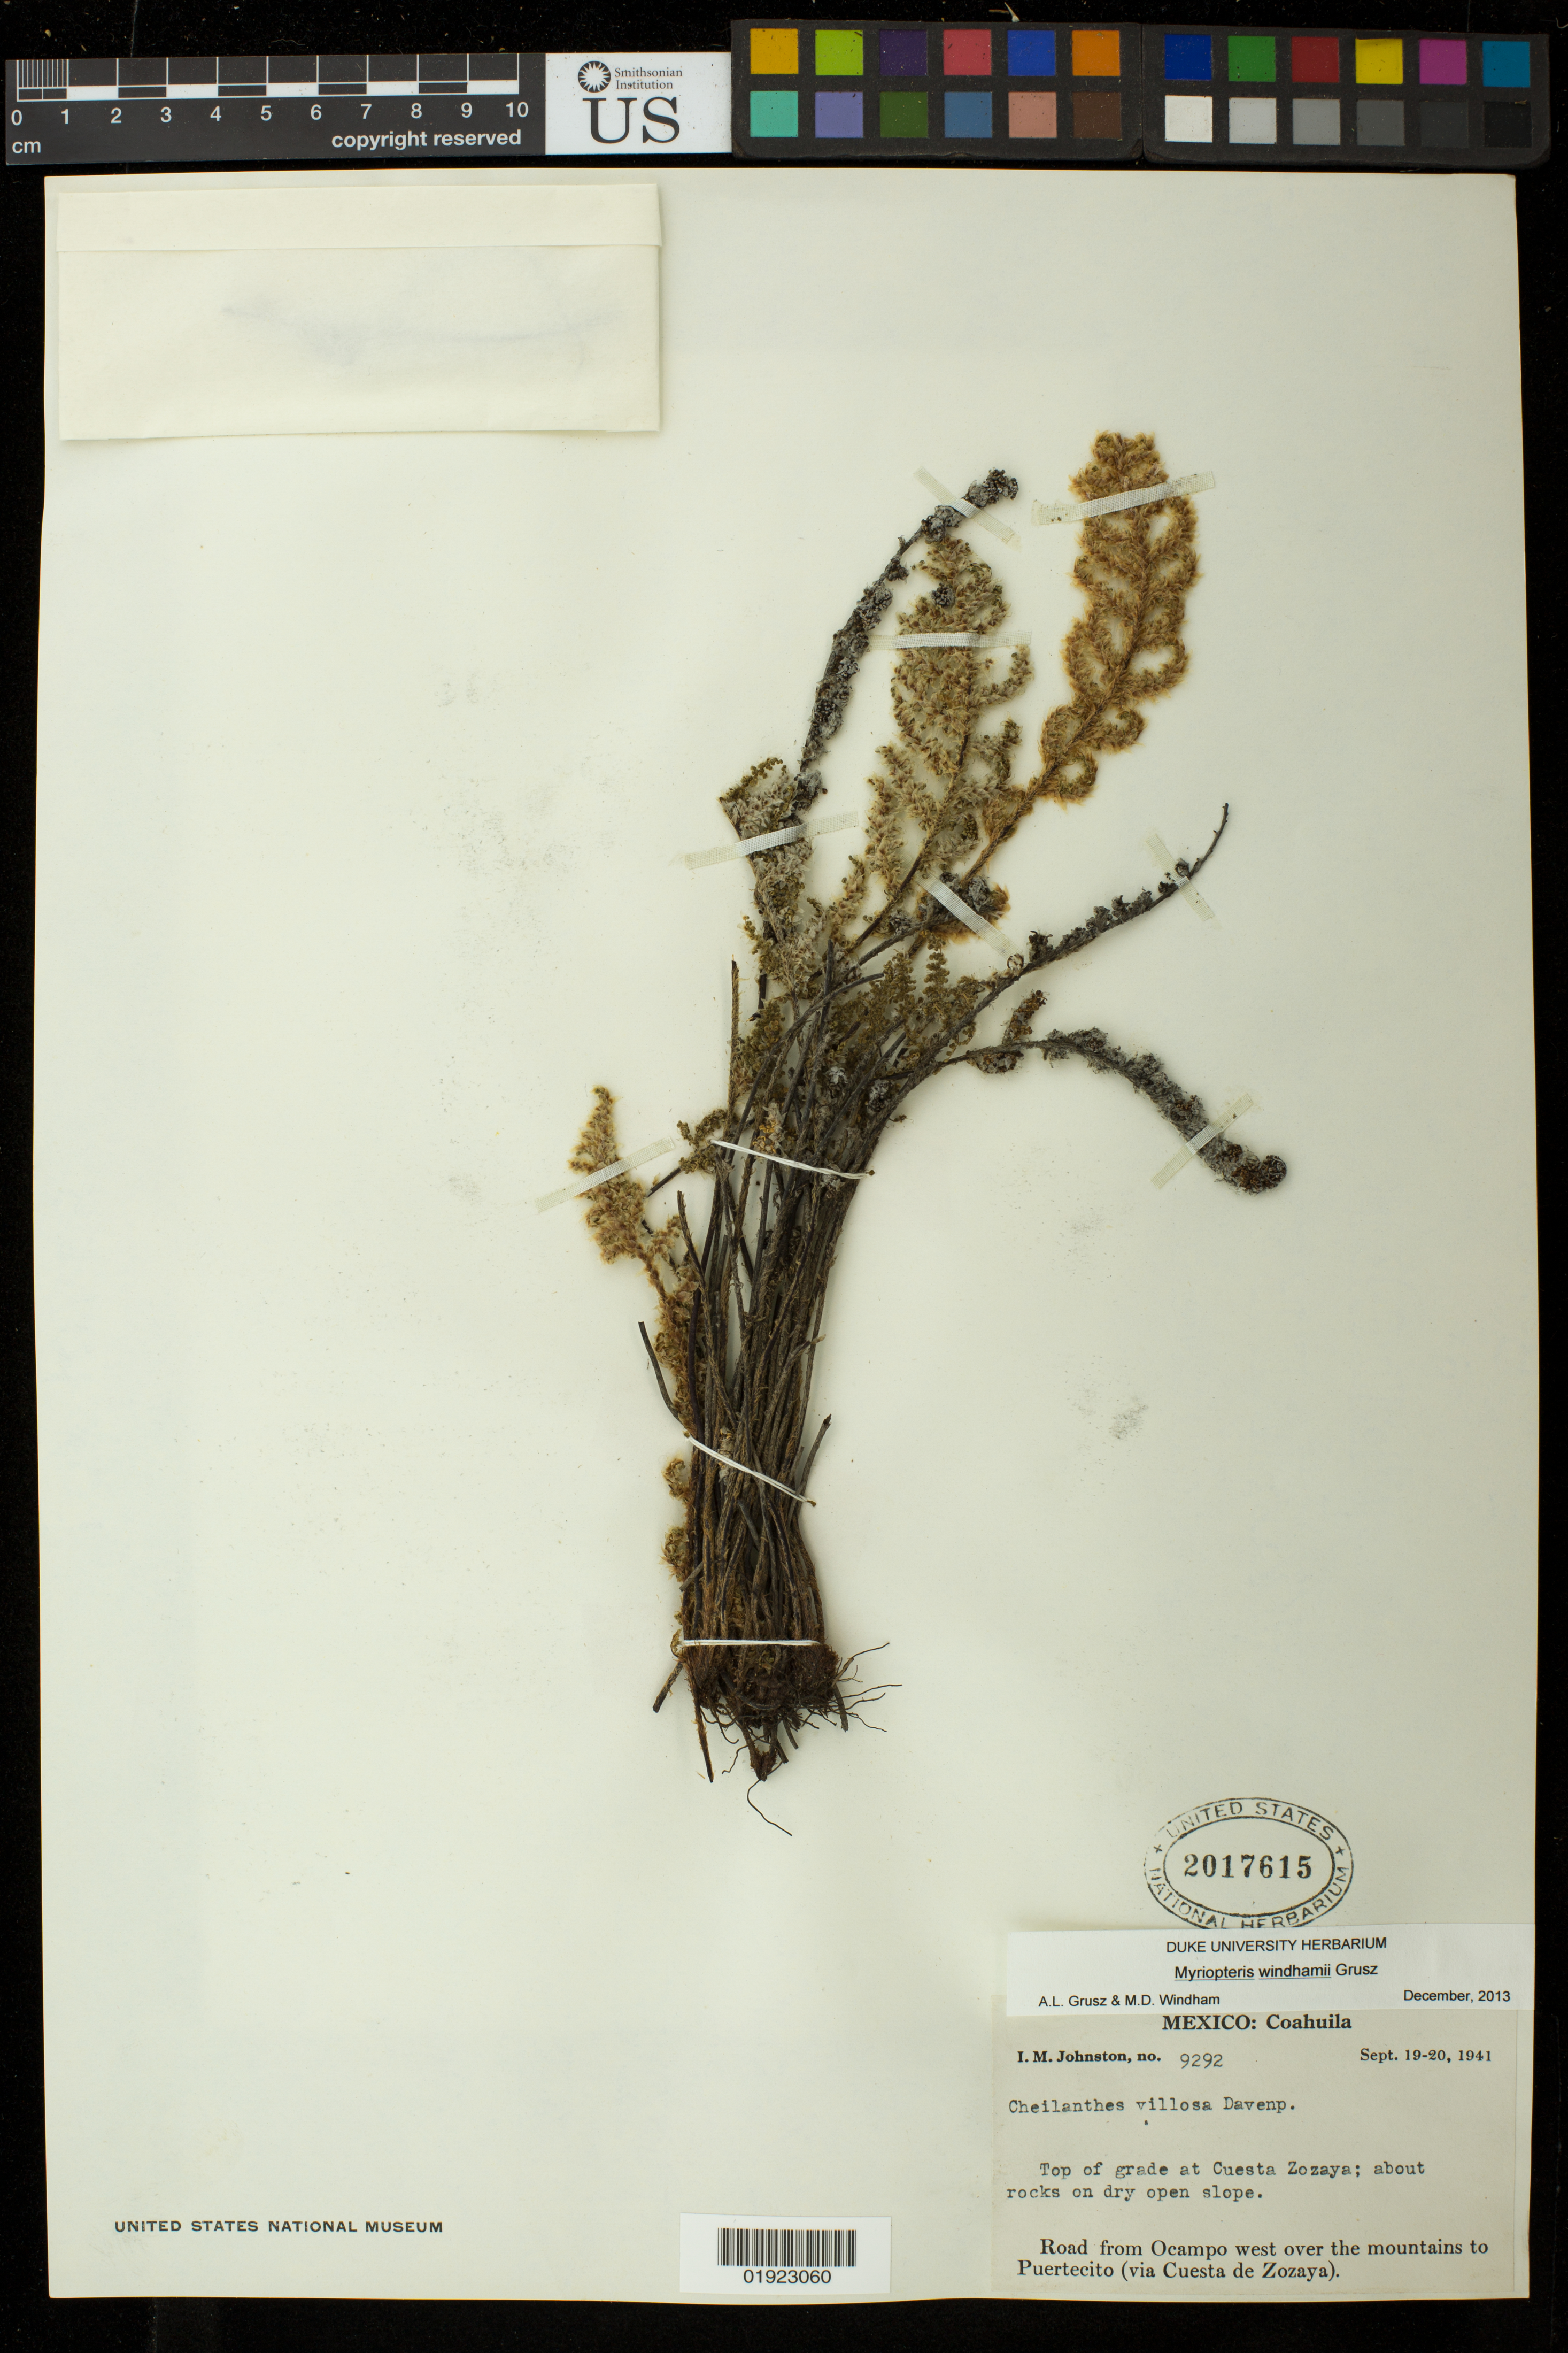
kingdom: Plantae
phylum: Tracheophyta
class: Polypodiopsida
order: Polypodiales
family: Pteridaceae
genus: Myriopteris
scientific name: Myriopteris windhamii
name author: Grusz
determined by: Grusz, A. L.; Windham, M. D.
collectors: I.M. Johnston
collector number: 9292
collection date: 1941-09-19/1941-09-20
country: Mexico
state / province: Coahuila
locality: Top of grade at Cuesta Zozaya. Road from Ocampo west over the mountains to Puertecito (via Cuesta de Zozaya).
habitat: About rocks on dry open slope.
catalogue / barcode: US 2017615